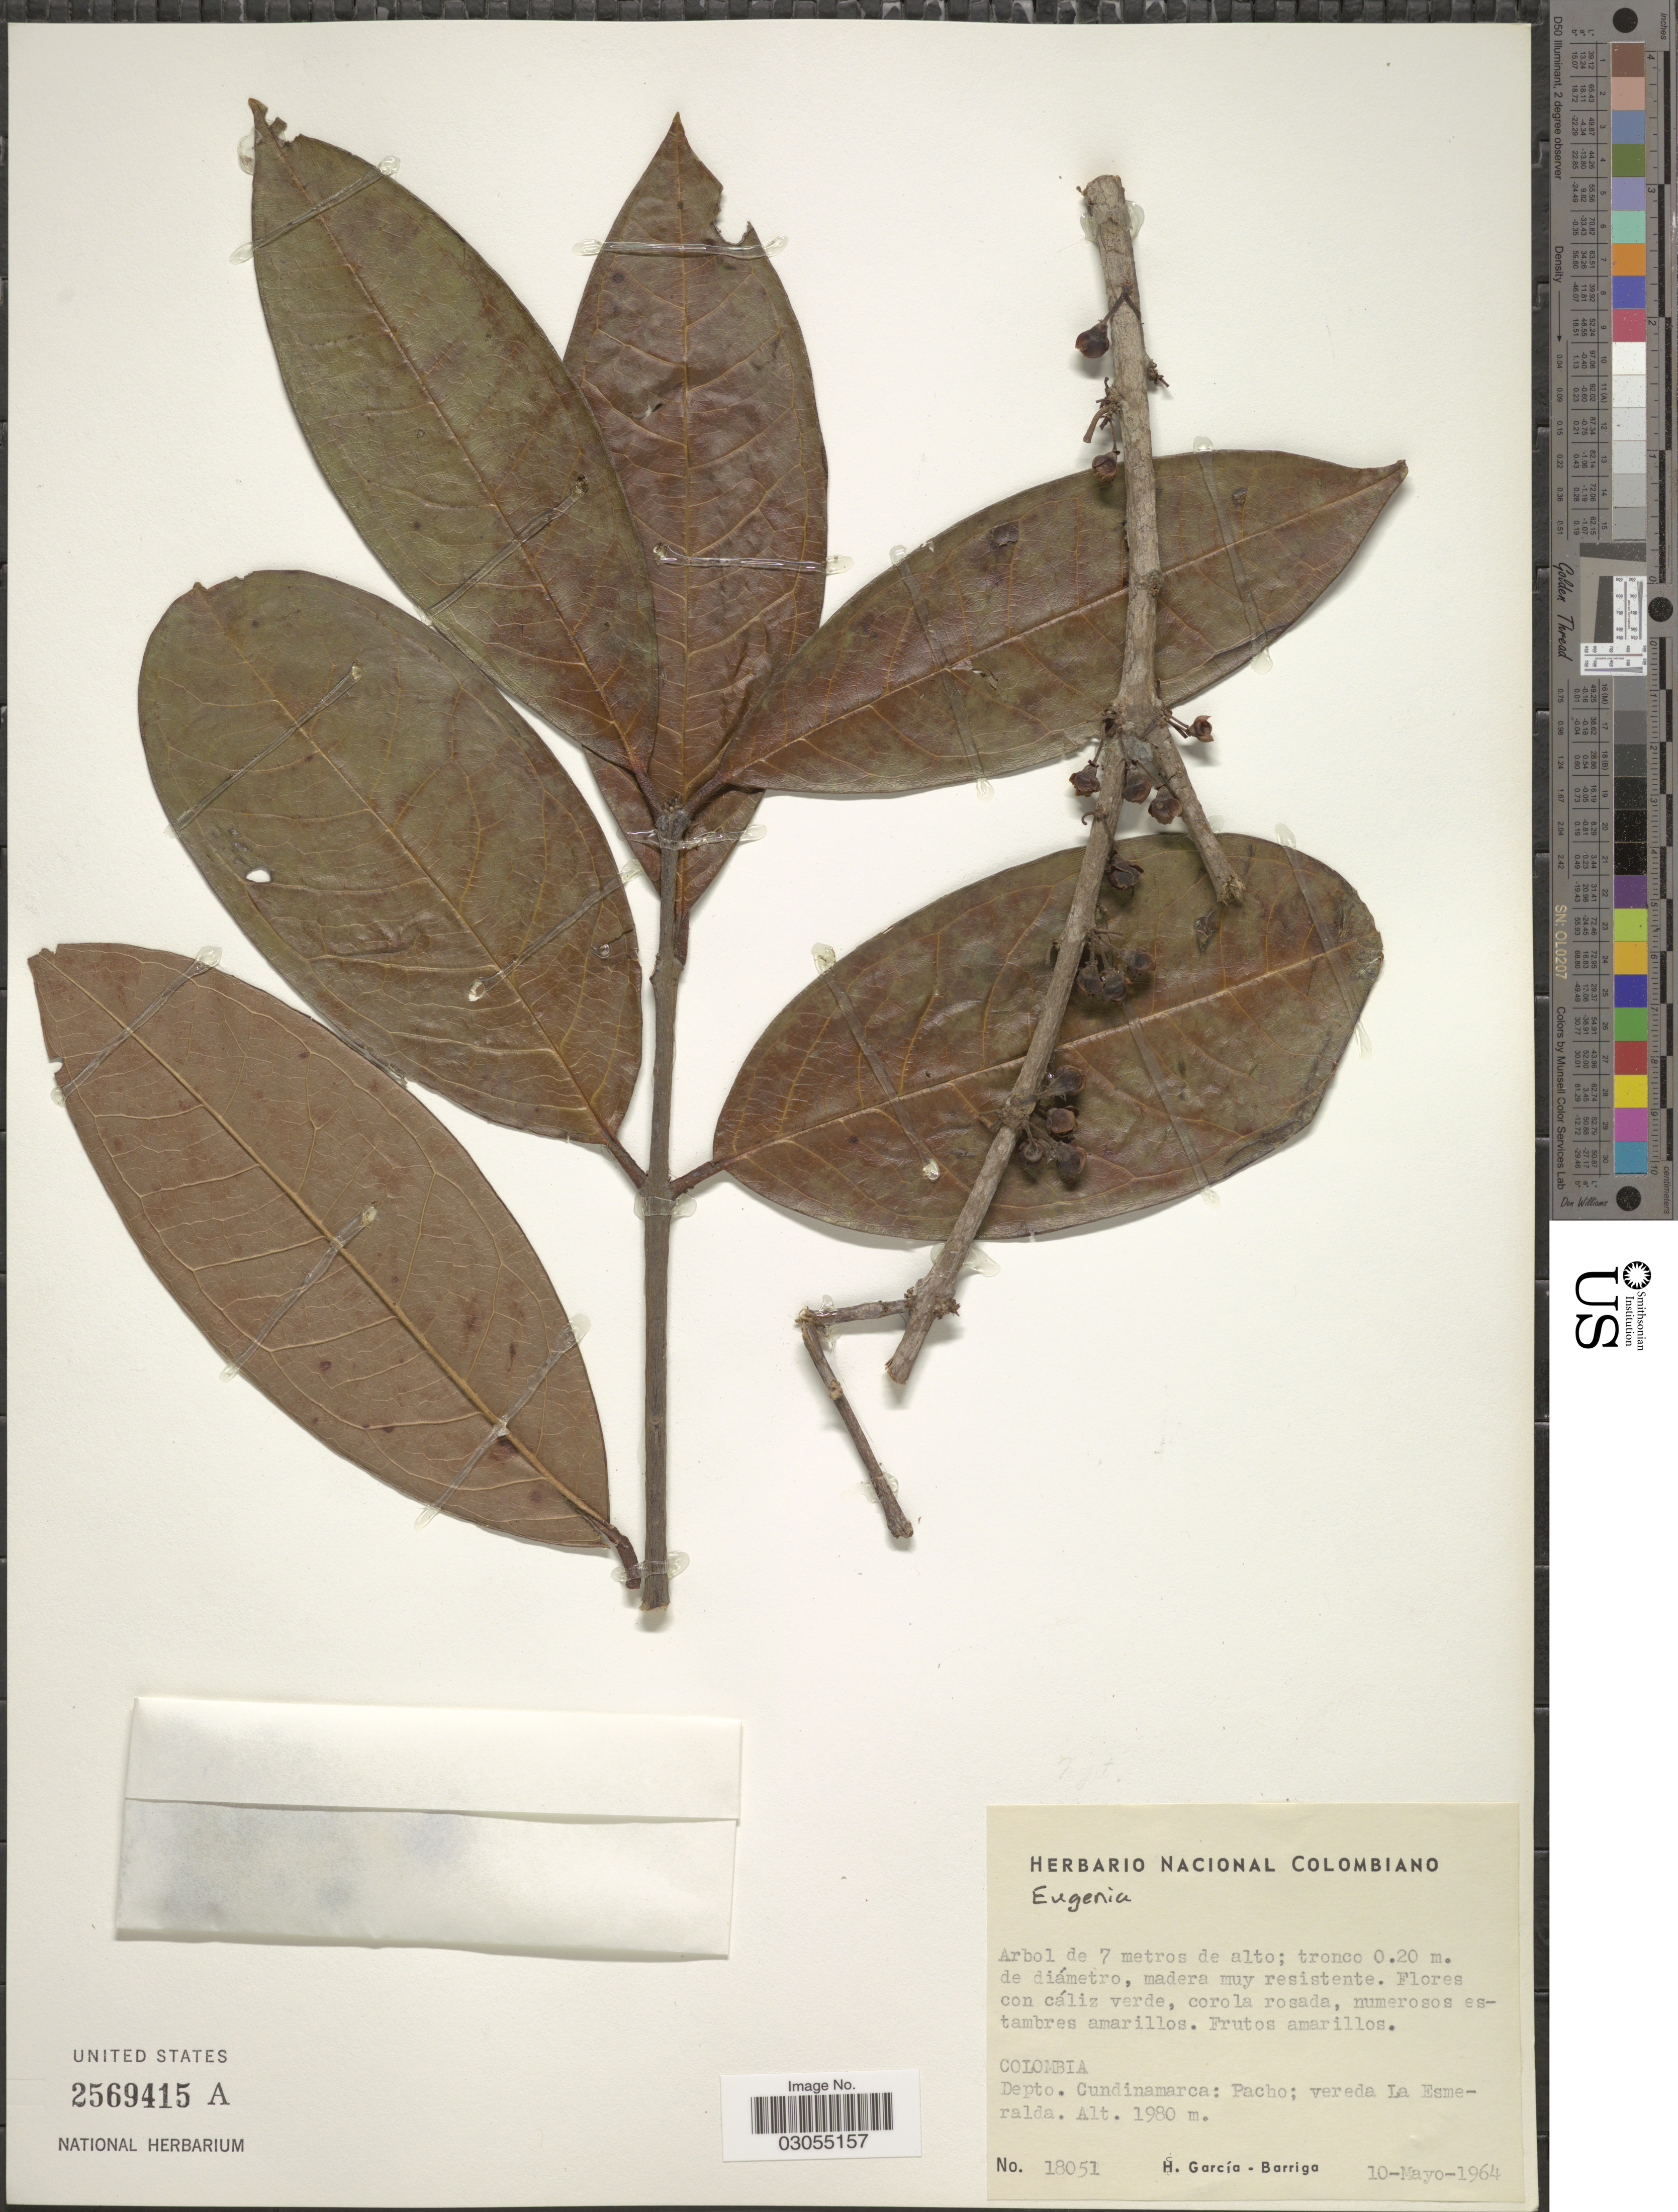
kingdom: Plantae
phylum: Tracheophyta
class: Magnoliopsida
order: Myrtales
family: Myrtaceae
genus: Eugenia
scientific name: Eugenia sp.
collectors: H. García Barriga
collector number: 18051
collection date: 1964-05-10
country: Colombia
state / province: Cundinamarca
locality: Depto. Cundinamarca: Pacho; vereda La Esmeralda.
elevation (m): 1980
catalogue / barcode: US 2569415A